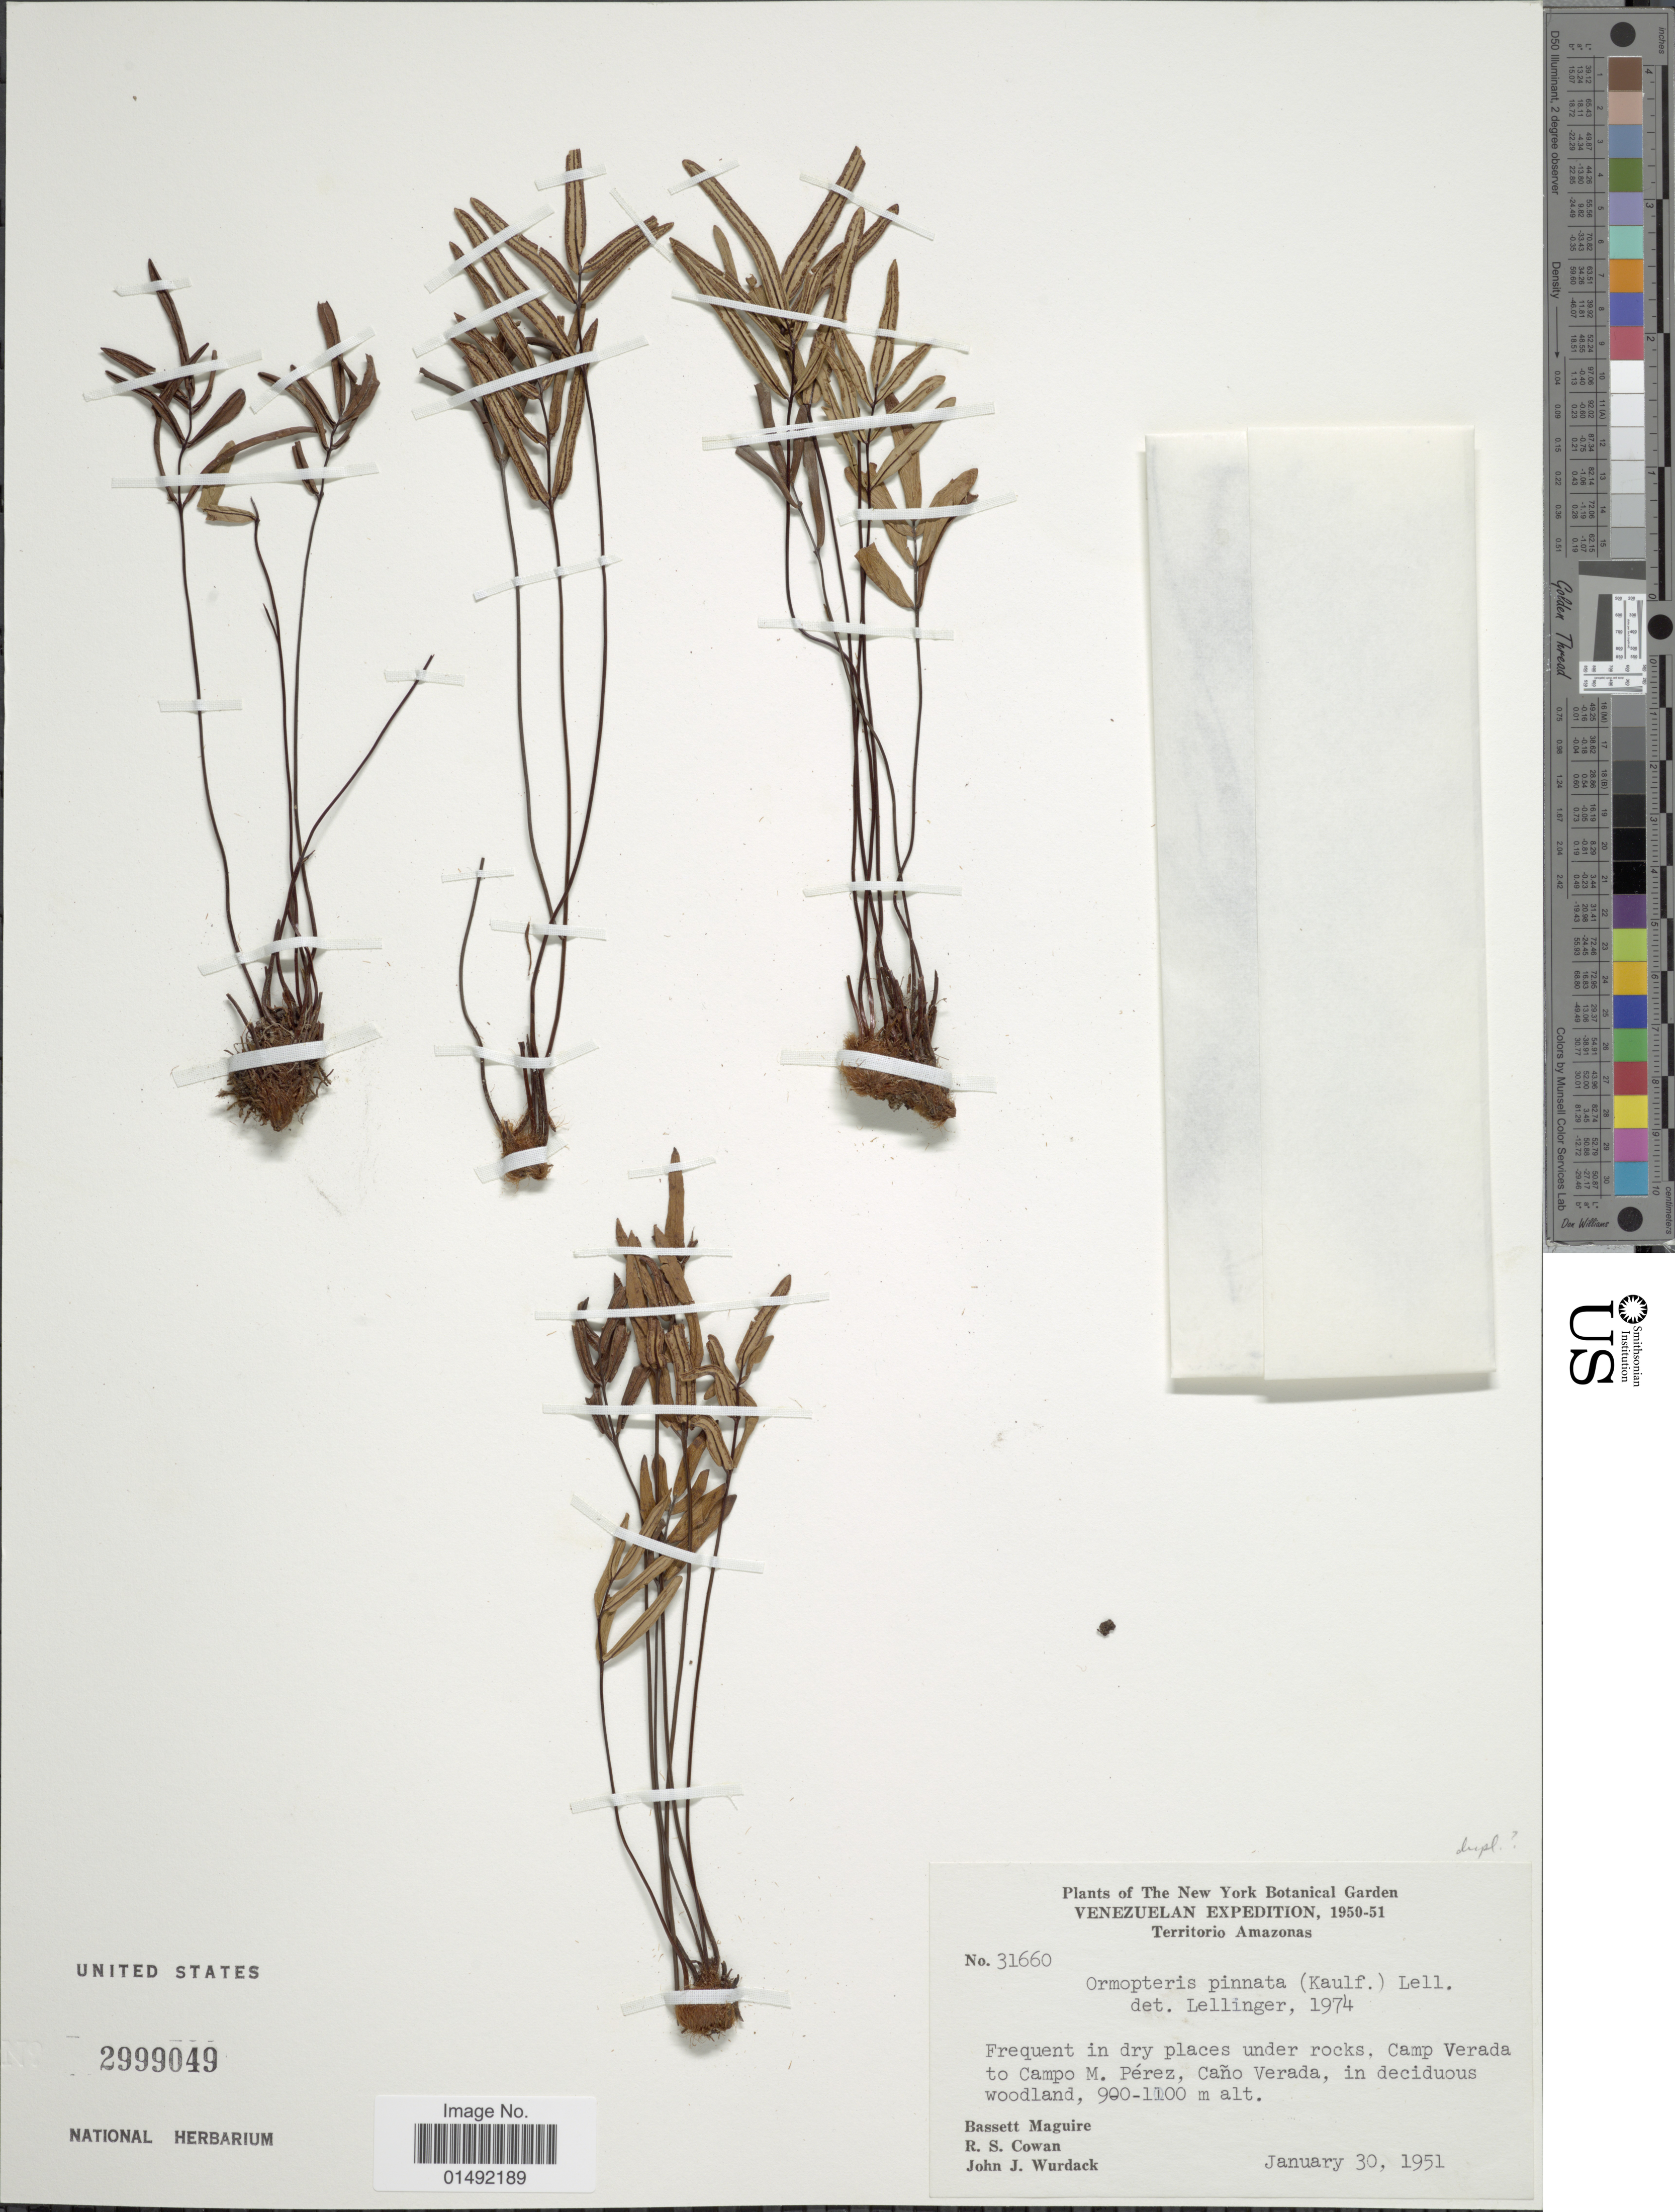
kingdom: Plantae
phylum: Tracheophyta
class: Polypodiopsida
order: Polypodiales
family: Pteridaceae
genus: Pellaea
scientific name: Pellaea pinnata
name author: (Kaulf.) Prantl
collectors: B. Maguire, R. S. Cowan & J. J. Wurdack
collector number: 31660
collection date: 1951-01-30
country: Venezuela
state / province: Amazonas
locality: Frequent in dry places under rocks, Camp Verada to Campo M. Pérez, Caño Verada, in deciduous woodland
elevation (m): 900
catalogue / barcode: US 2999049